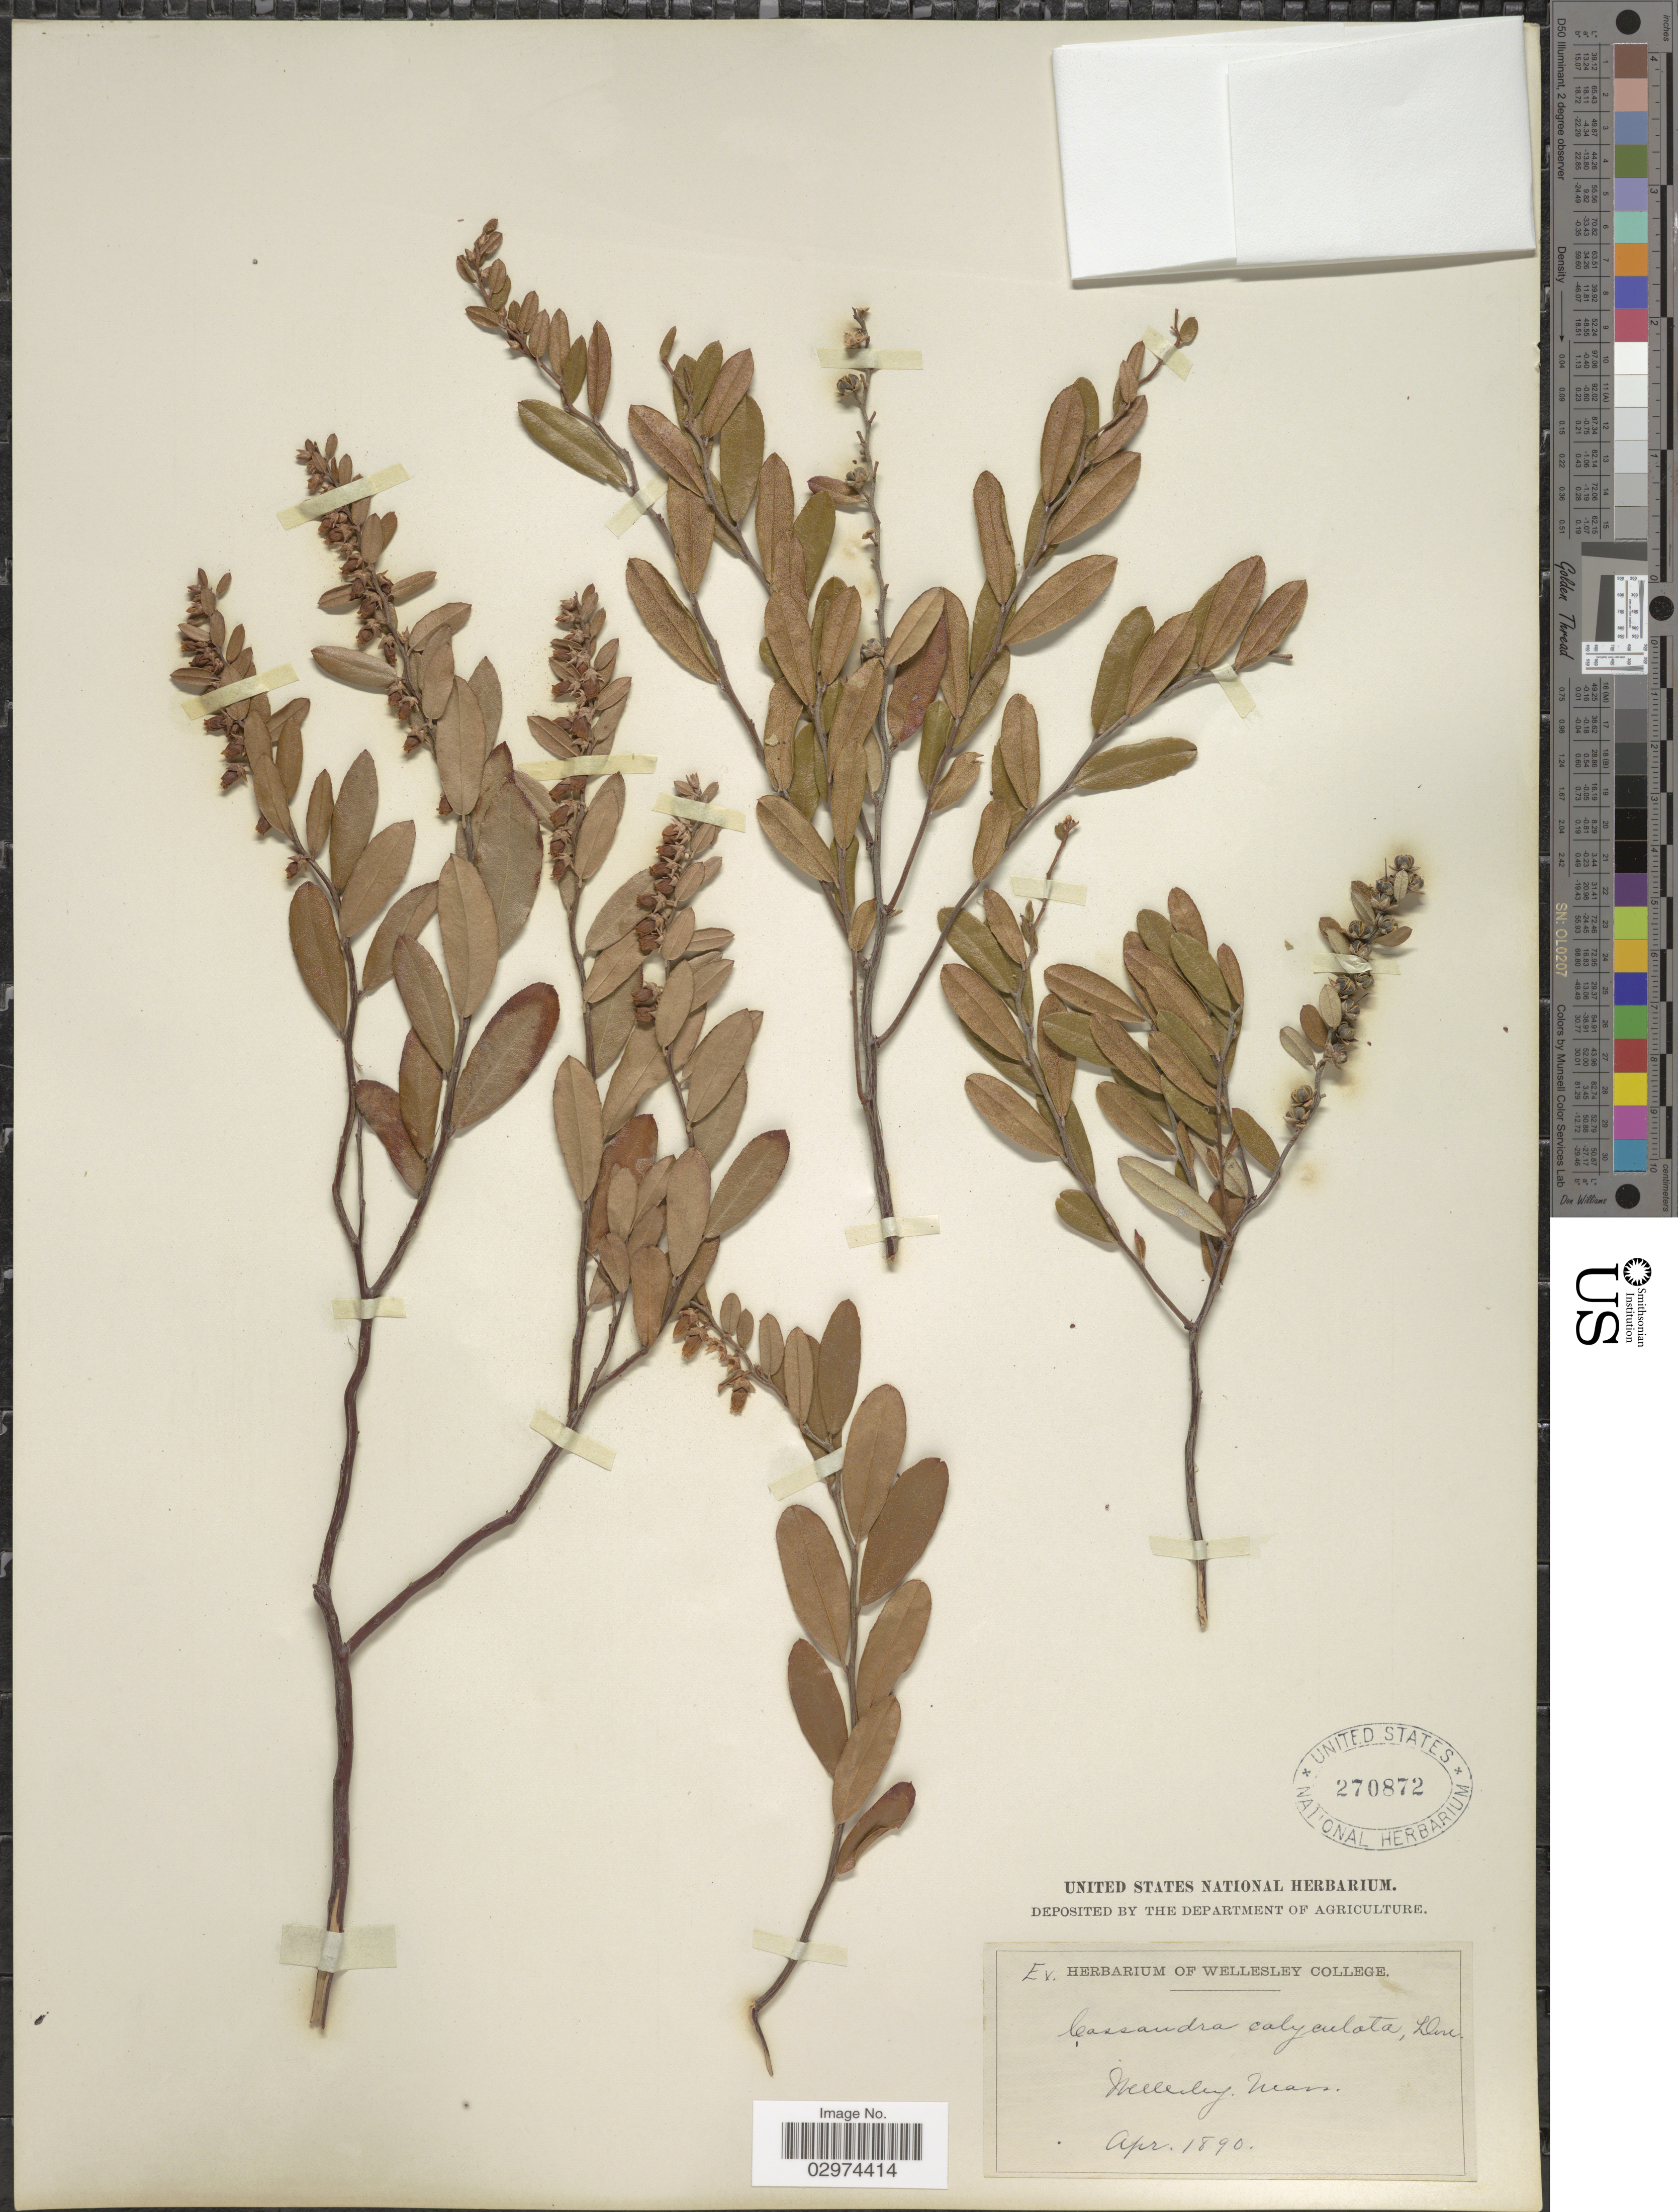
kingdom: Plantae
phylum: Tracheophyta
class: Magnoliopsida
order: Ericales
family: Ericaceae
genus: Chamaedaphne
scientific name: Chamaedaphne calyculata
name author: (L.) Moench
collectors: ex herb. Wellesley College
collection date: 1890-04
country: United States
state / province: Massachusetts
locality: Wellesley. Mass.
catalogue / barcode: US 270872